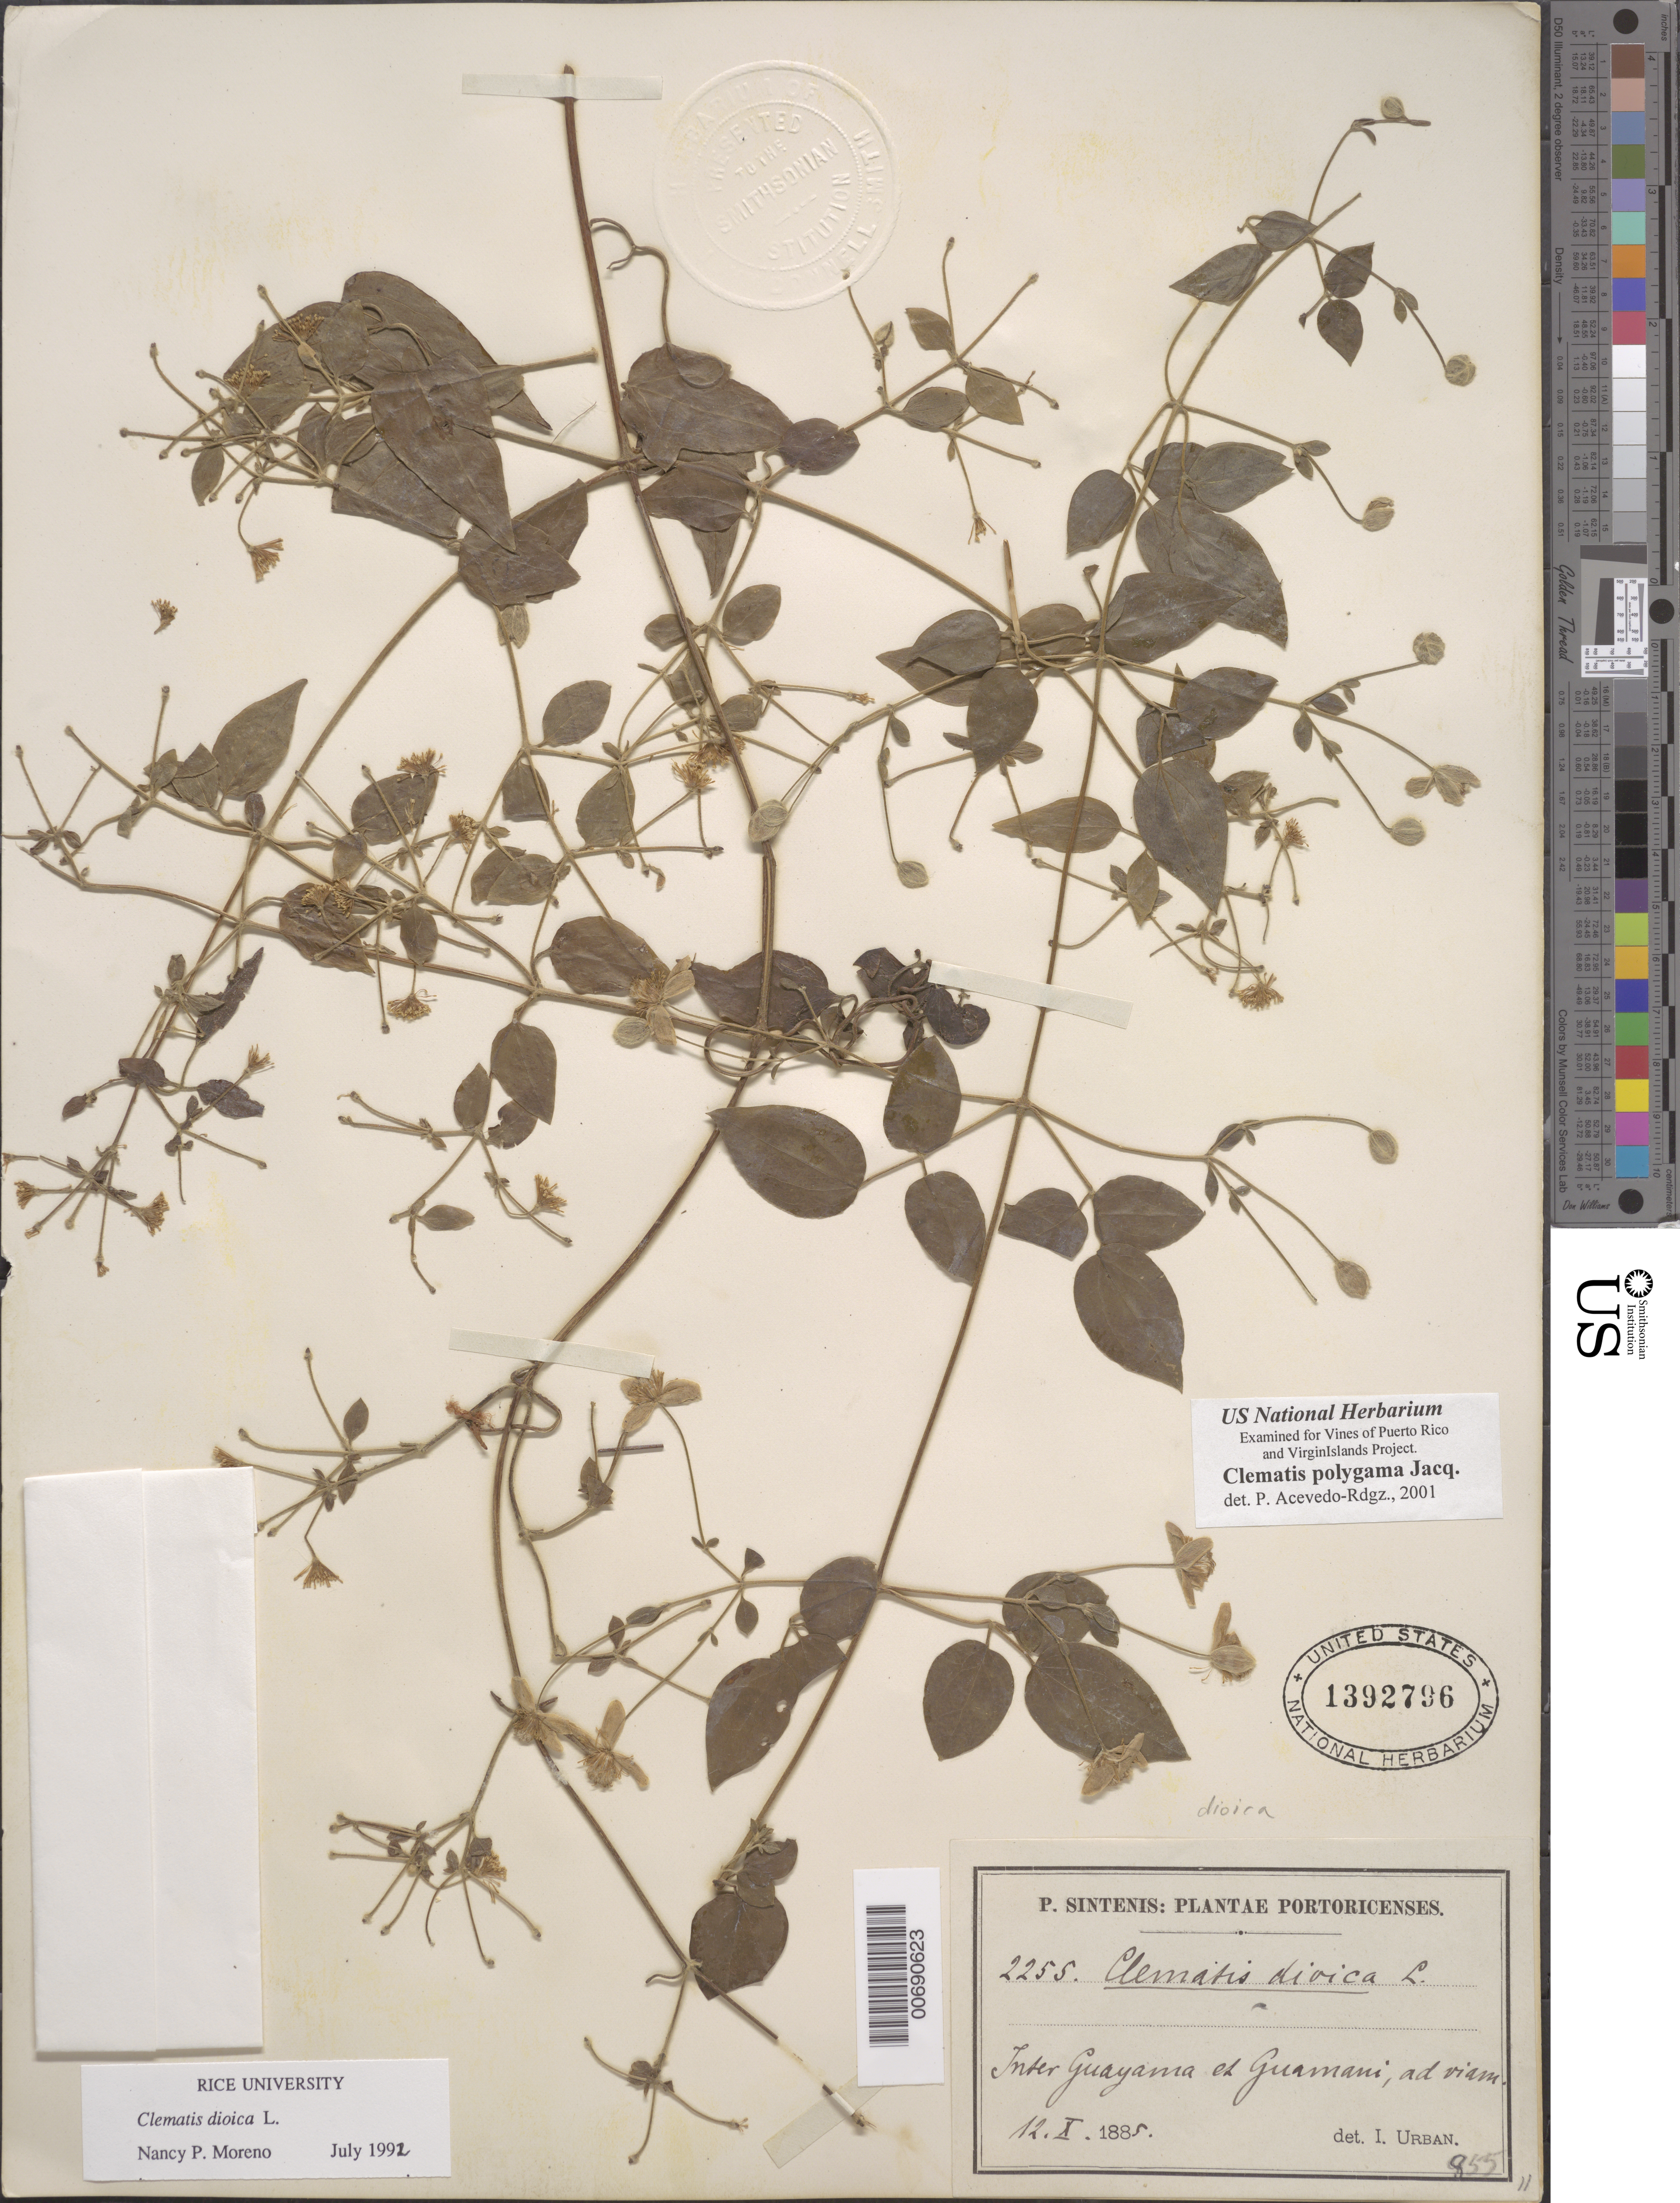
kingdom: Plantae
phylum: Tracheophyta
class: Magnoliopsida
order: Ranunculales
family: Ranunculaceae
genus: Clematis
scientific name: Clematis polygama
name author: Jacq.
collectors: P. Sintenis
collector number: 2255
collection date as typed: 12 Oct 1885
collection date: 1885-10-12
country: Puerto Rico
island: Greater Antilles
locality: Inter Guayama et Guamani, ad viam.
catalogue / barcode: US 1392796